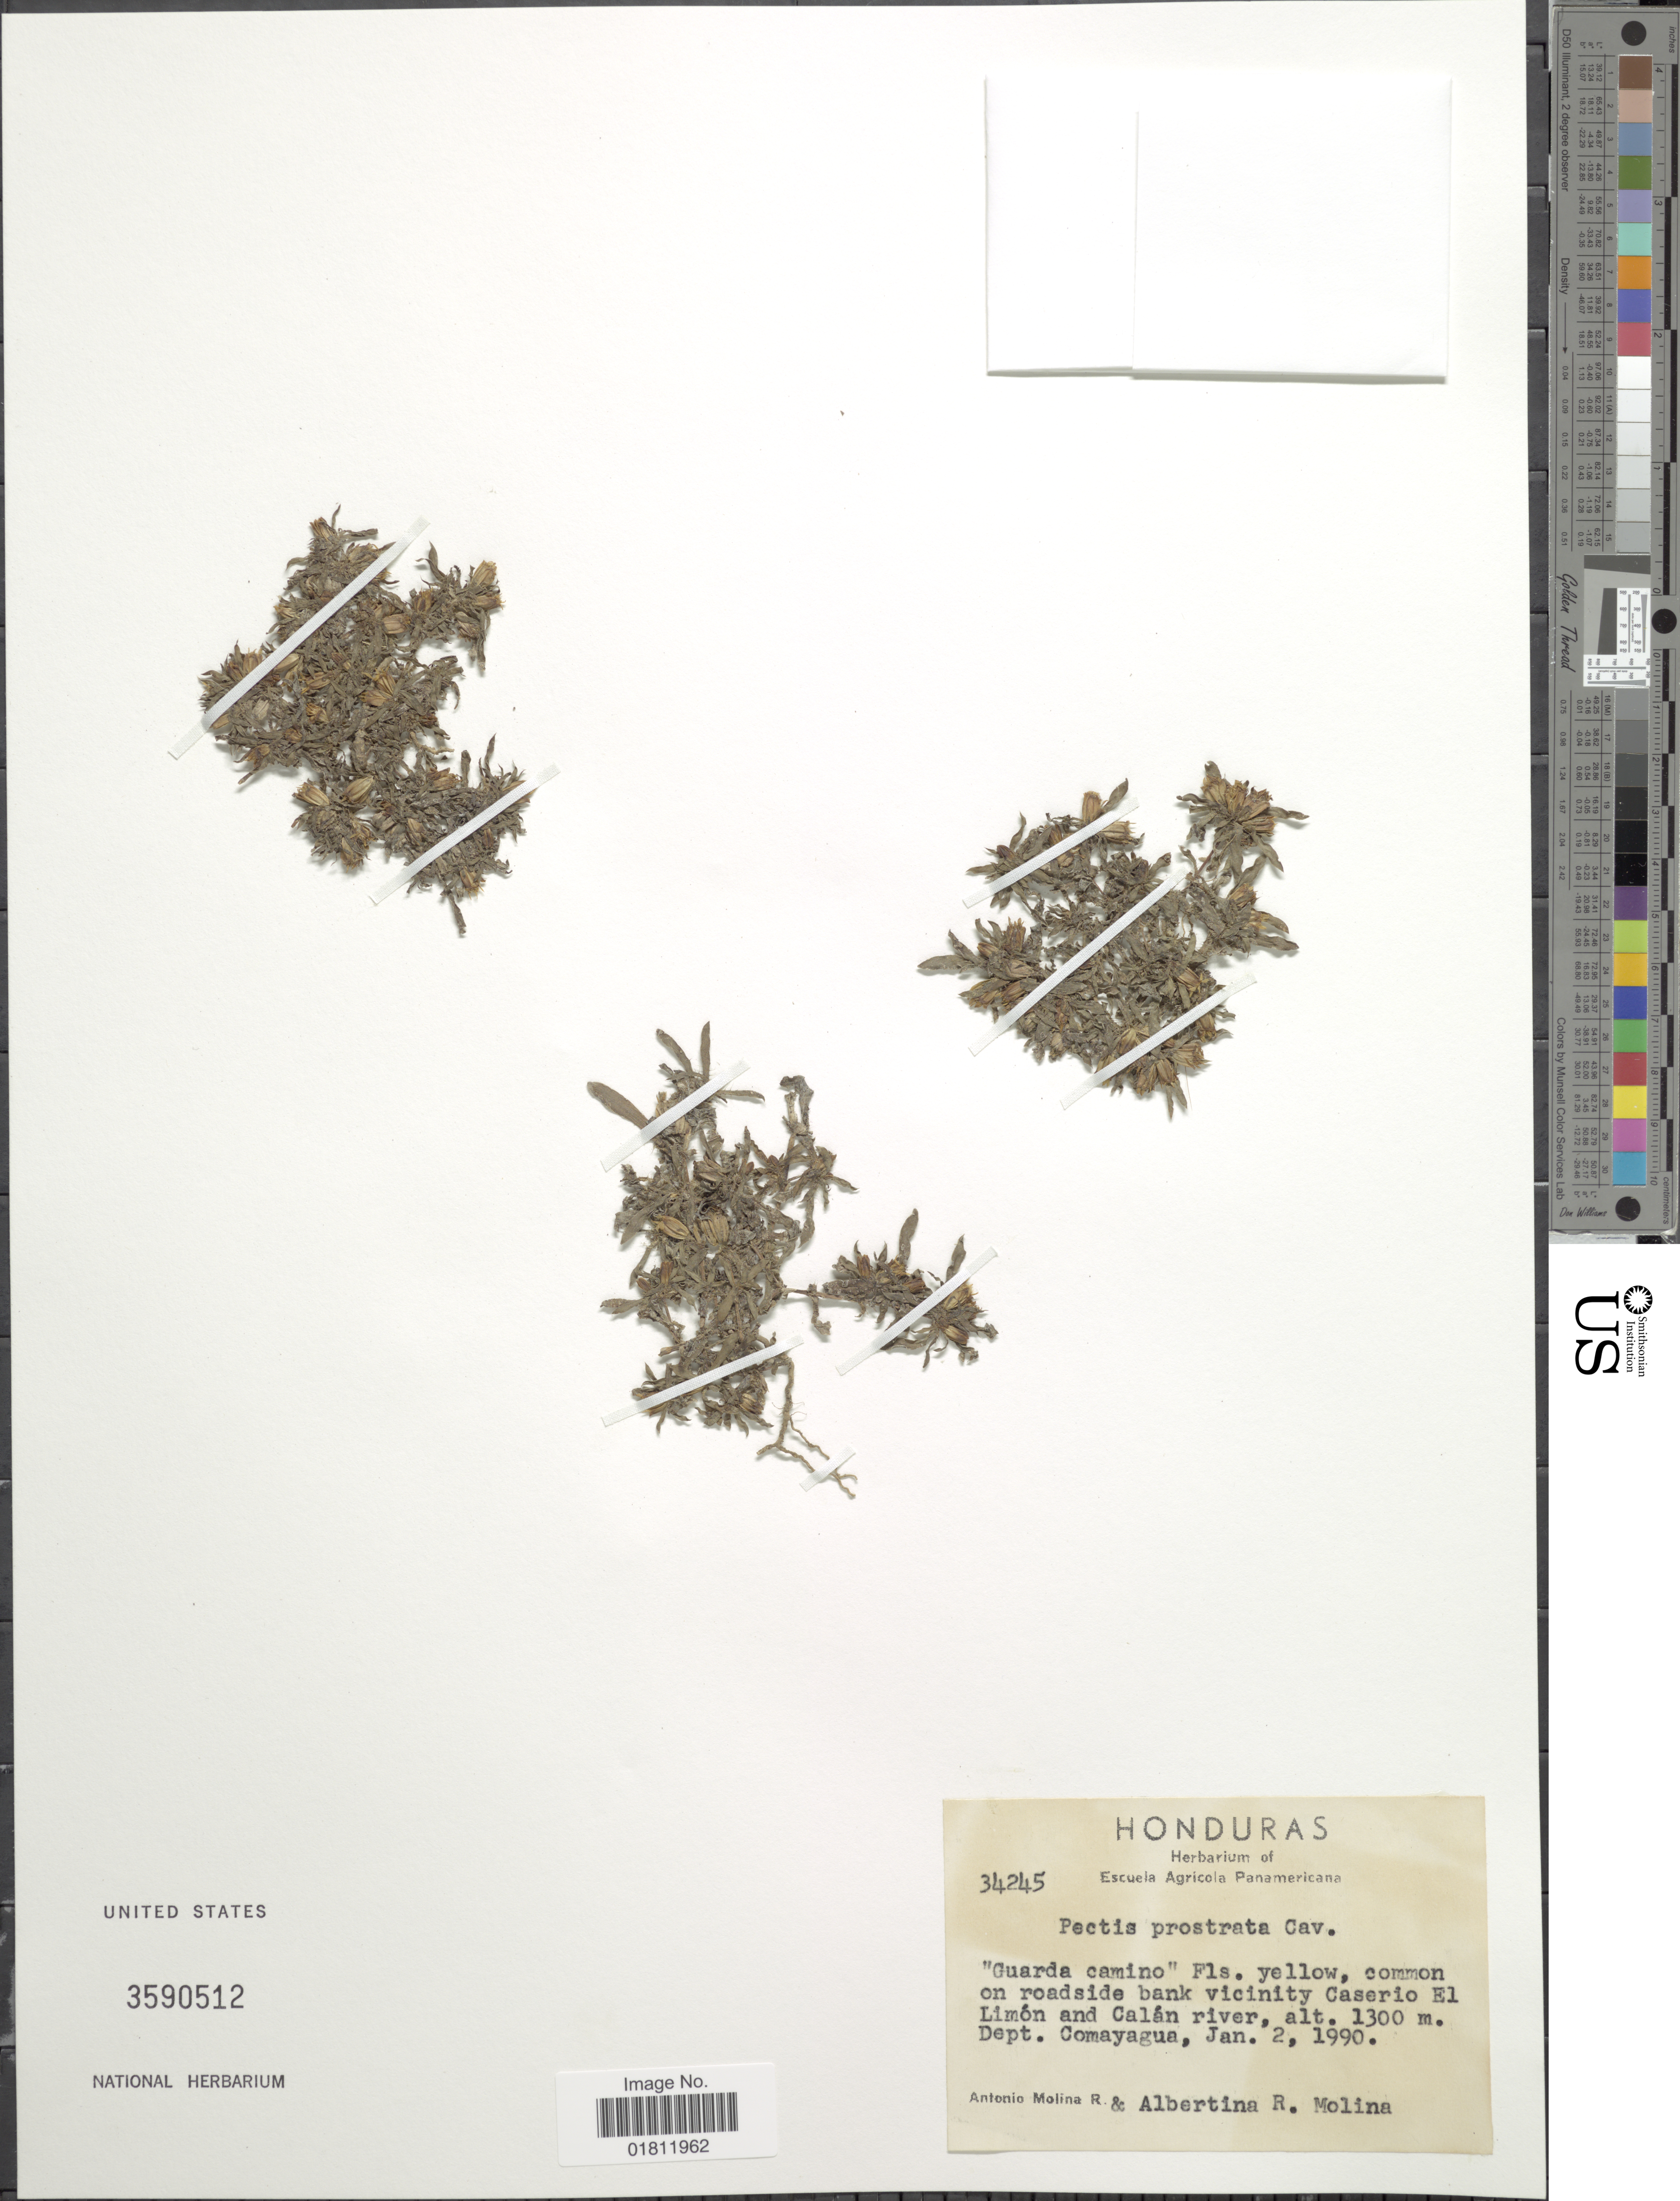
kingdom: Plantae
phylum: Tracheophyta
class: Magnoliopsida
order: Asterales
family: Asteraceae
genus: Pectis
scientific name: Pectis prostrata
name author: Cav.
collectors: A. Molina R. & A. R. Molina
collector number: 34245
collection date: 1990-01-02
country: Honduras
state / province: Comayagua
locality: Common on roadside bank vicinity Caserio El Limon and Calan river. Dept. Comayagua.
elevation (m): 1300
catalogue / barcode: US 3590512